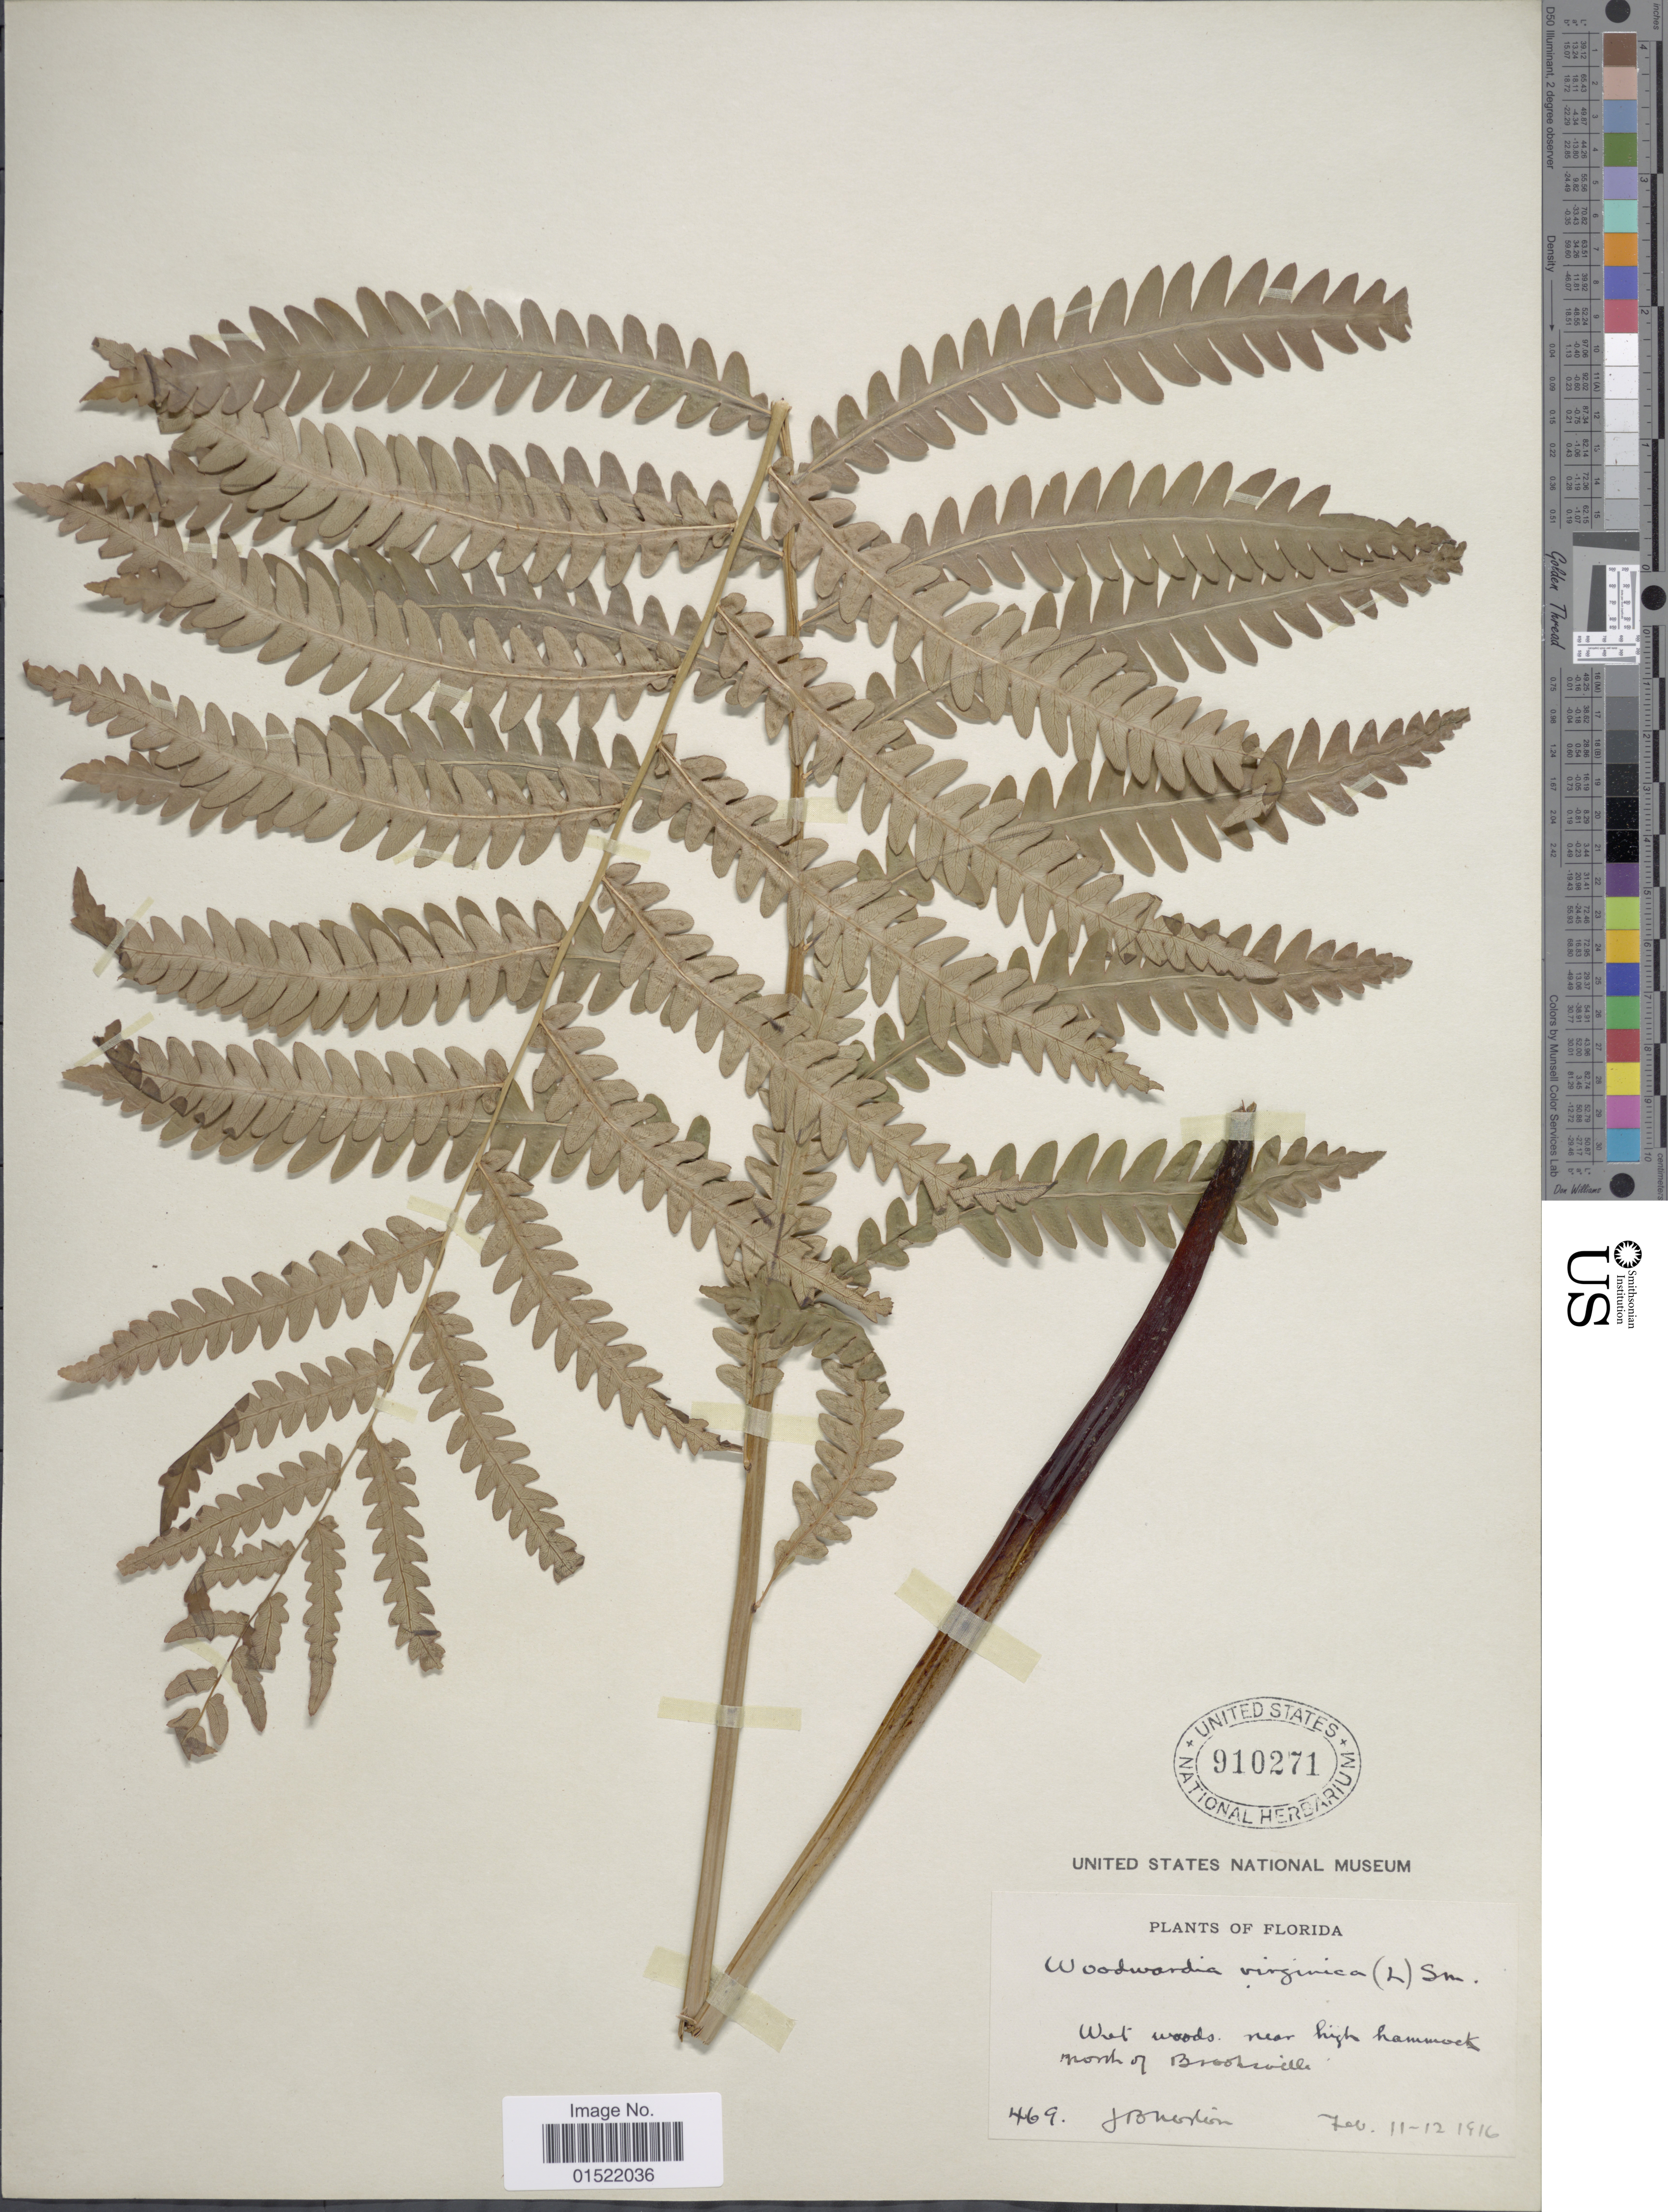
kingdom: Plantae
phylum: Tracheophyta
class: Polypodiopsida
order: Polypodiales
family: Blechnaceae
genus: Woodwardia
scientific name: Woodwardia virginica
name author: (L.) R.M. Sm.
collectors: J. B. Morton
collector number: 469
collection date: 1916-02-11/1916-02-12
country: United States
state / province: Florida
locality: West woods near High Hammock north of Brooksville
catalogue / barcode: US 910271